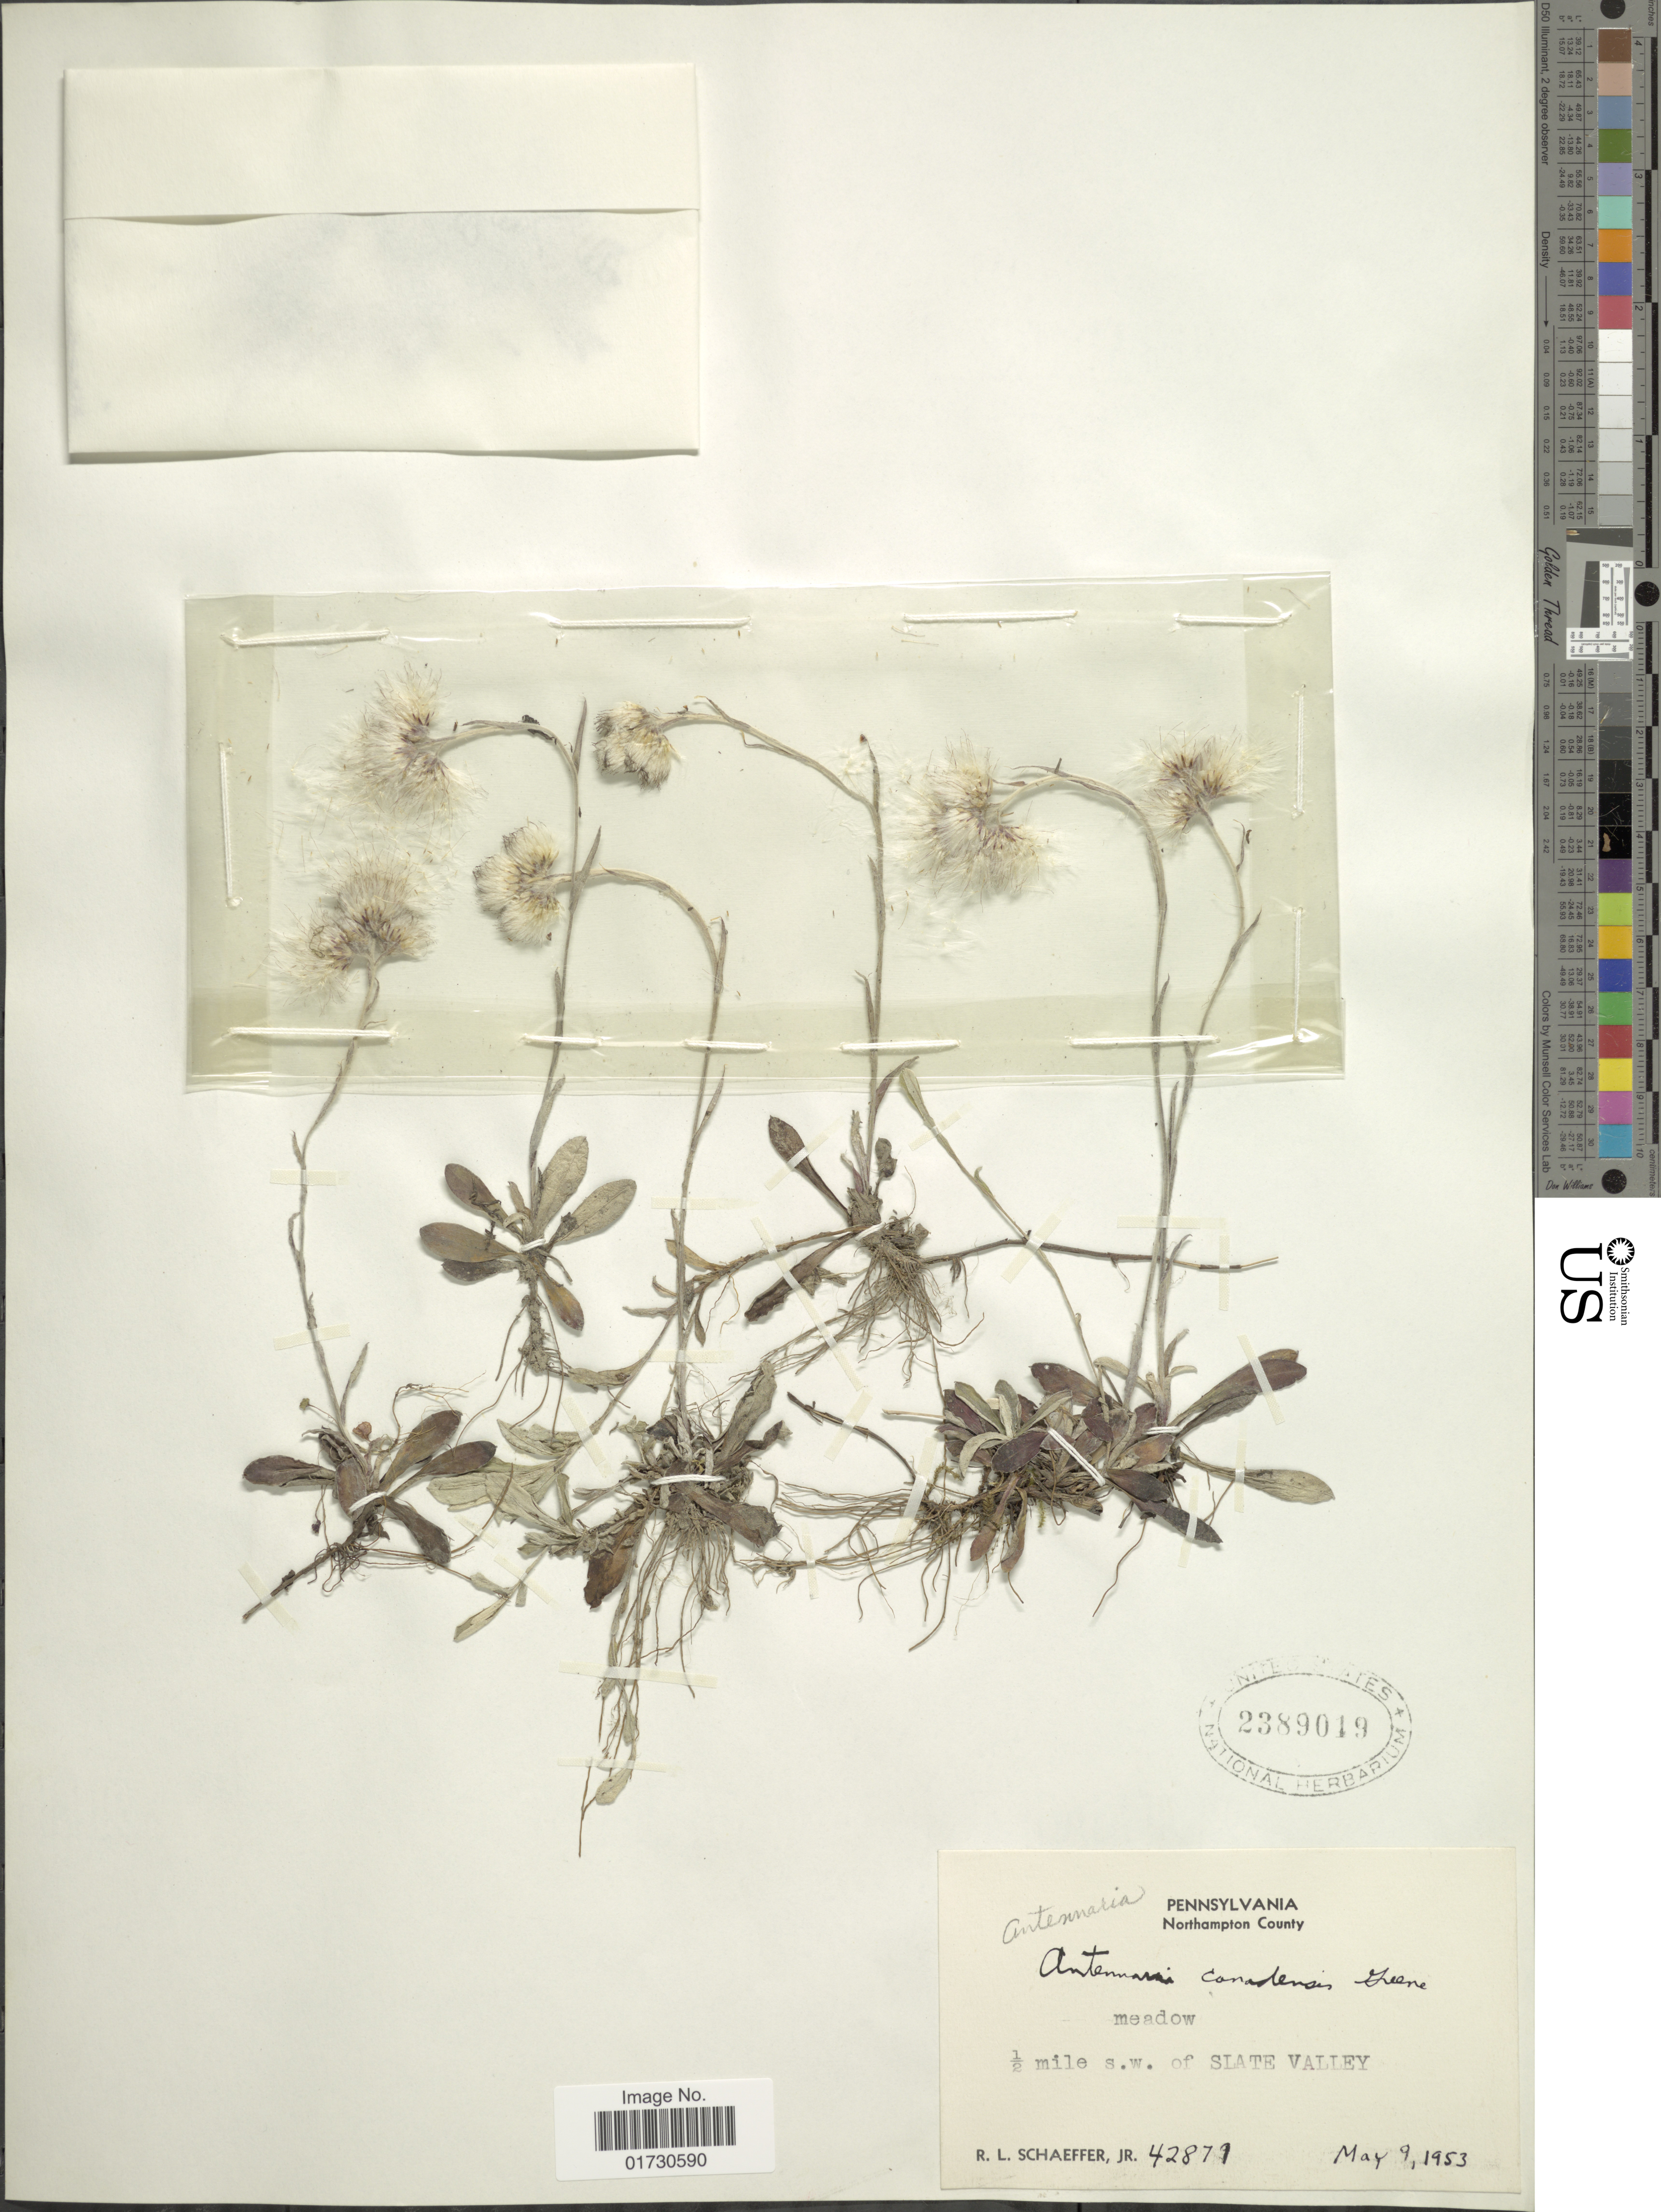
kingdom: Plantae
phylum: Tracheophyta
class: Magnoliopsida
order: Asterales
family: Asteraceae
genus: Antennaria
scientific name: Antennaria canadensis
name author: Greene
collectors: R. L. Schaeffer Jr.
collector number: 42871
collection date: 1953-05-09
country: United States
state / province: Pennsylvania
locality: ½ mile s.w. of Slate Valley, Northampton County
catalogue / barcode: US 2389019